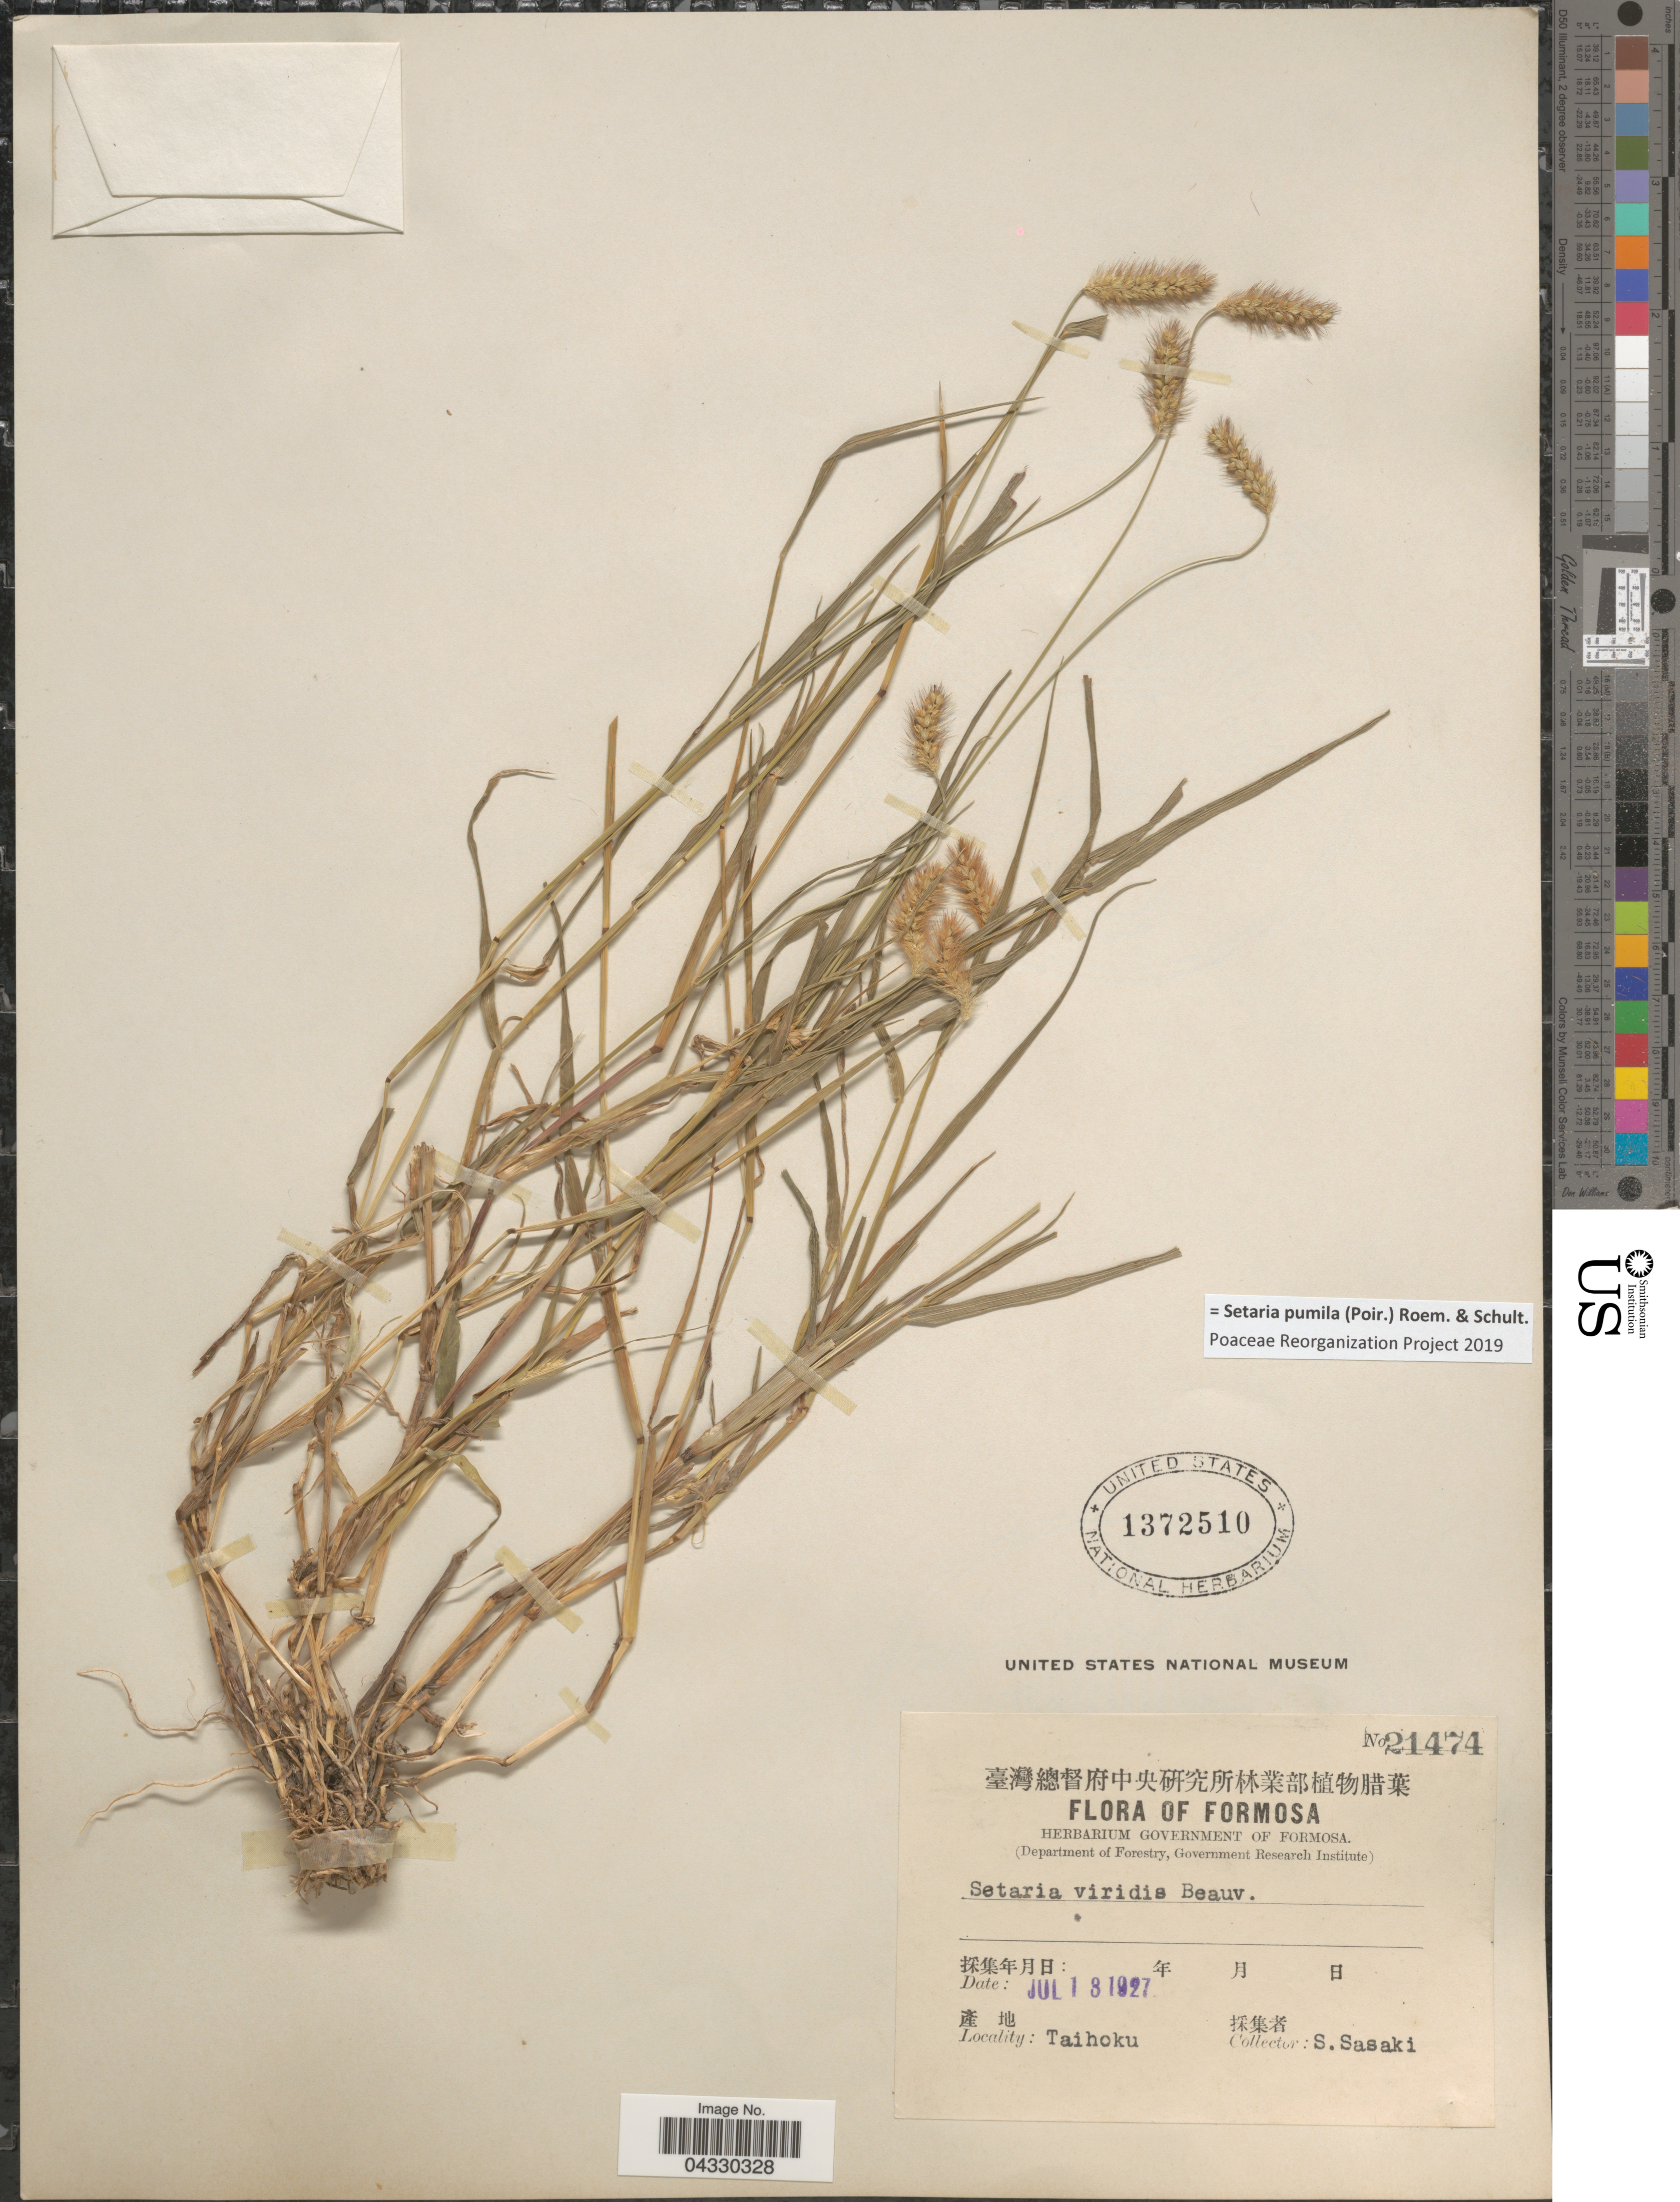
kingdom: Plantae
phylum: Tracheophyta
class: Liliopsida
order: Poales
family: Poaceae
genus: Setaria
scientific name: Setaria pumila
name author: (Poir.) Roem. & Schult.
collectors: S. Sasaki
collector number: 21474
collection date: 1927-07-08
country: Taiwan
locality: Formosa. Taihoku. X.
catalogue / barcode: US 1372510